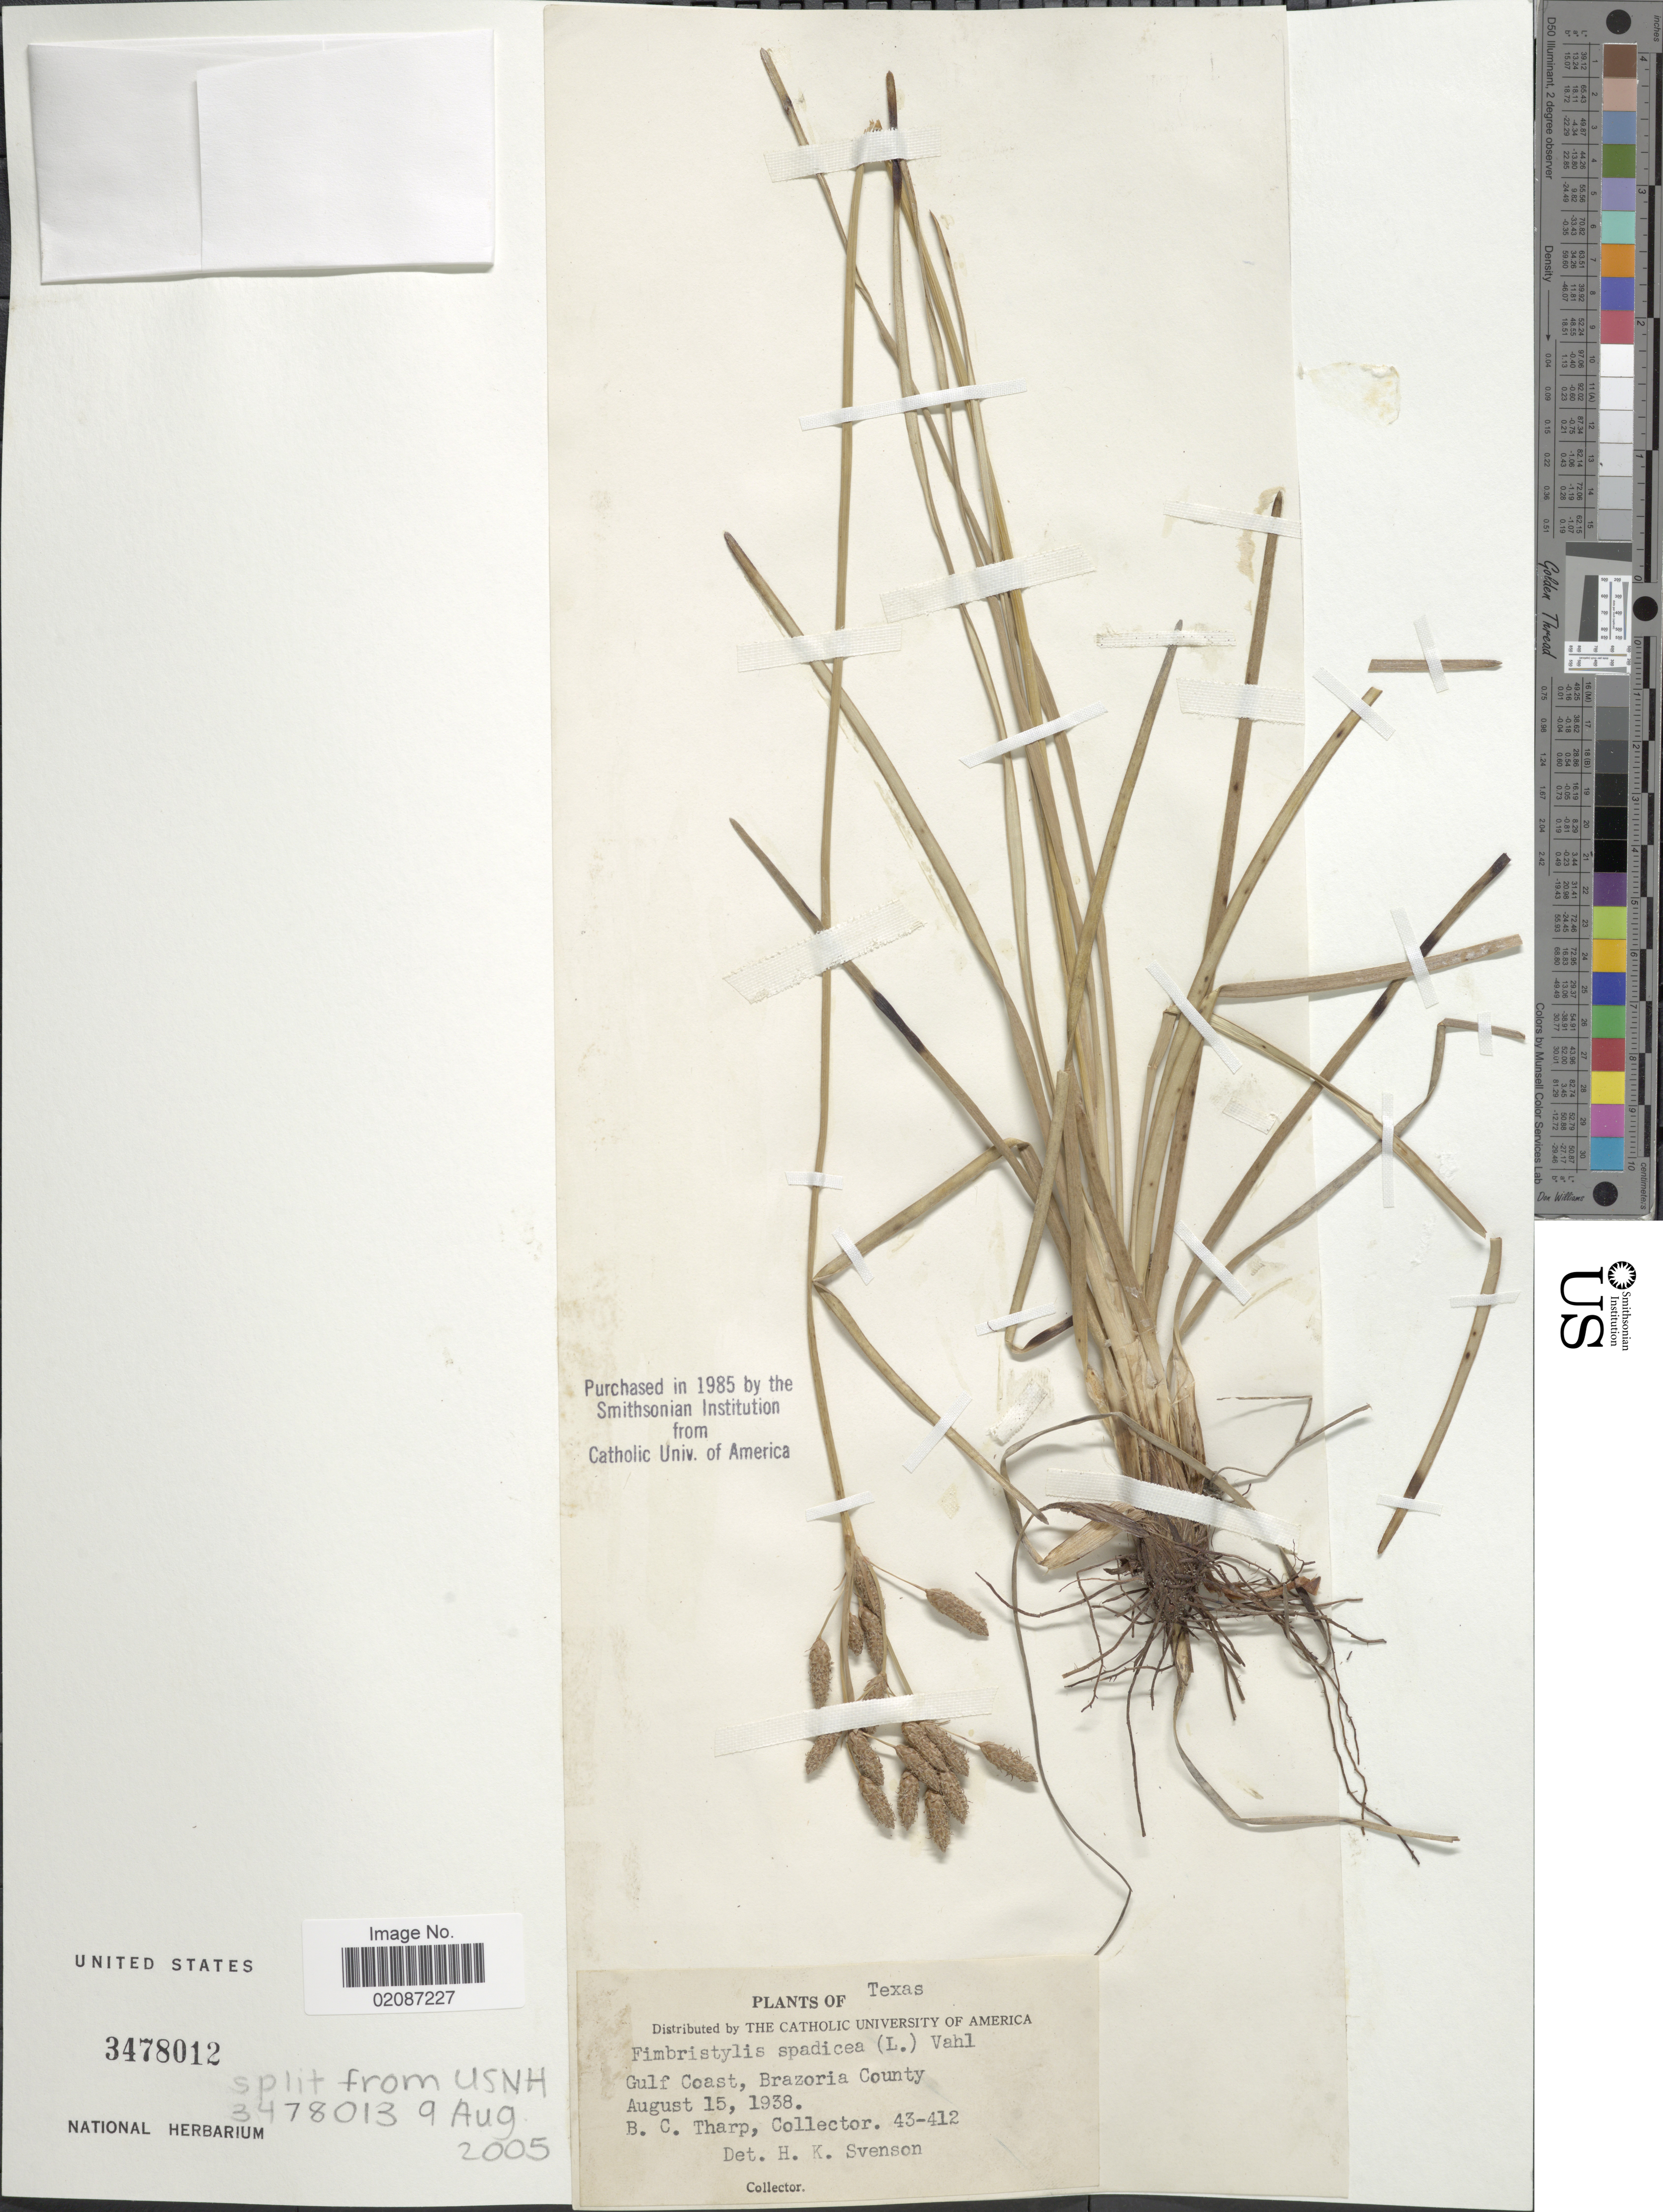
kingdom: Plantae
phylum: Tracheophyta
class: Liliopsida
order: Poales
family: Cyperaceae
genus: Fimbristylis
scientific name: Fimbristylis castanea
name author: (Michx.) Vahl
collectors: B. C. Tharp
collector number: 43-412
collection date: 1938-08-15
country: United States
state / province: Texas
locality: Gulf Coast, Brazoria County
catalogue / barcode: US 3478012